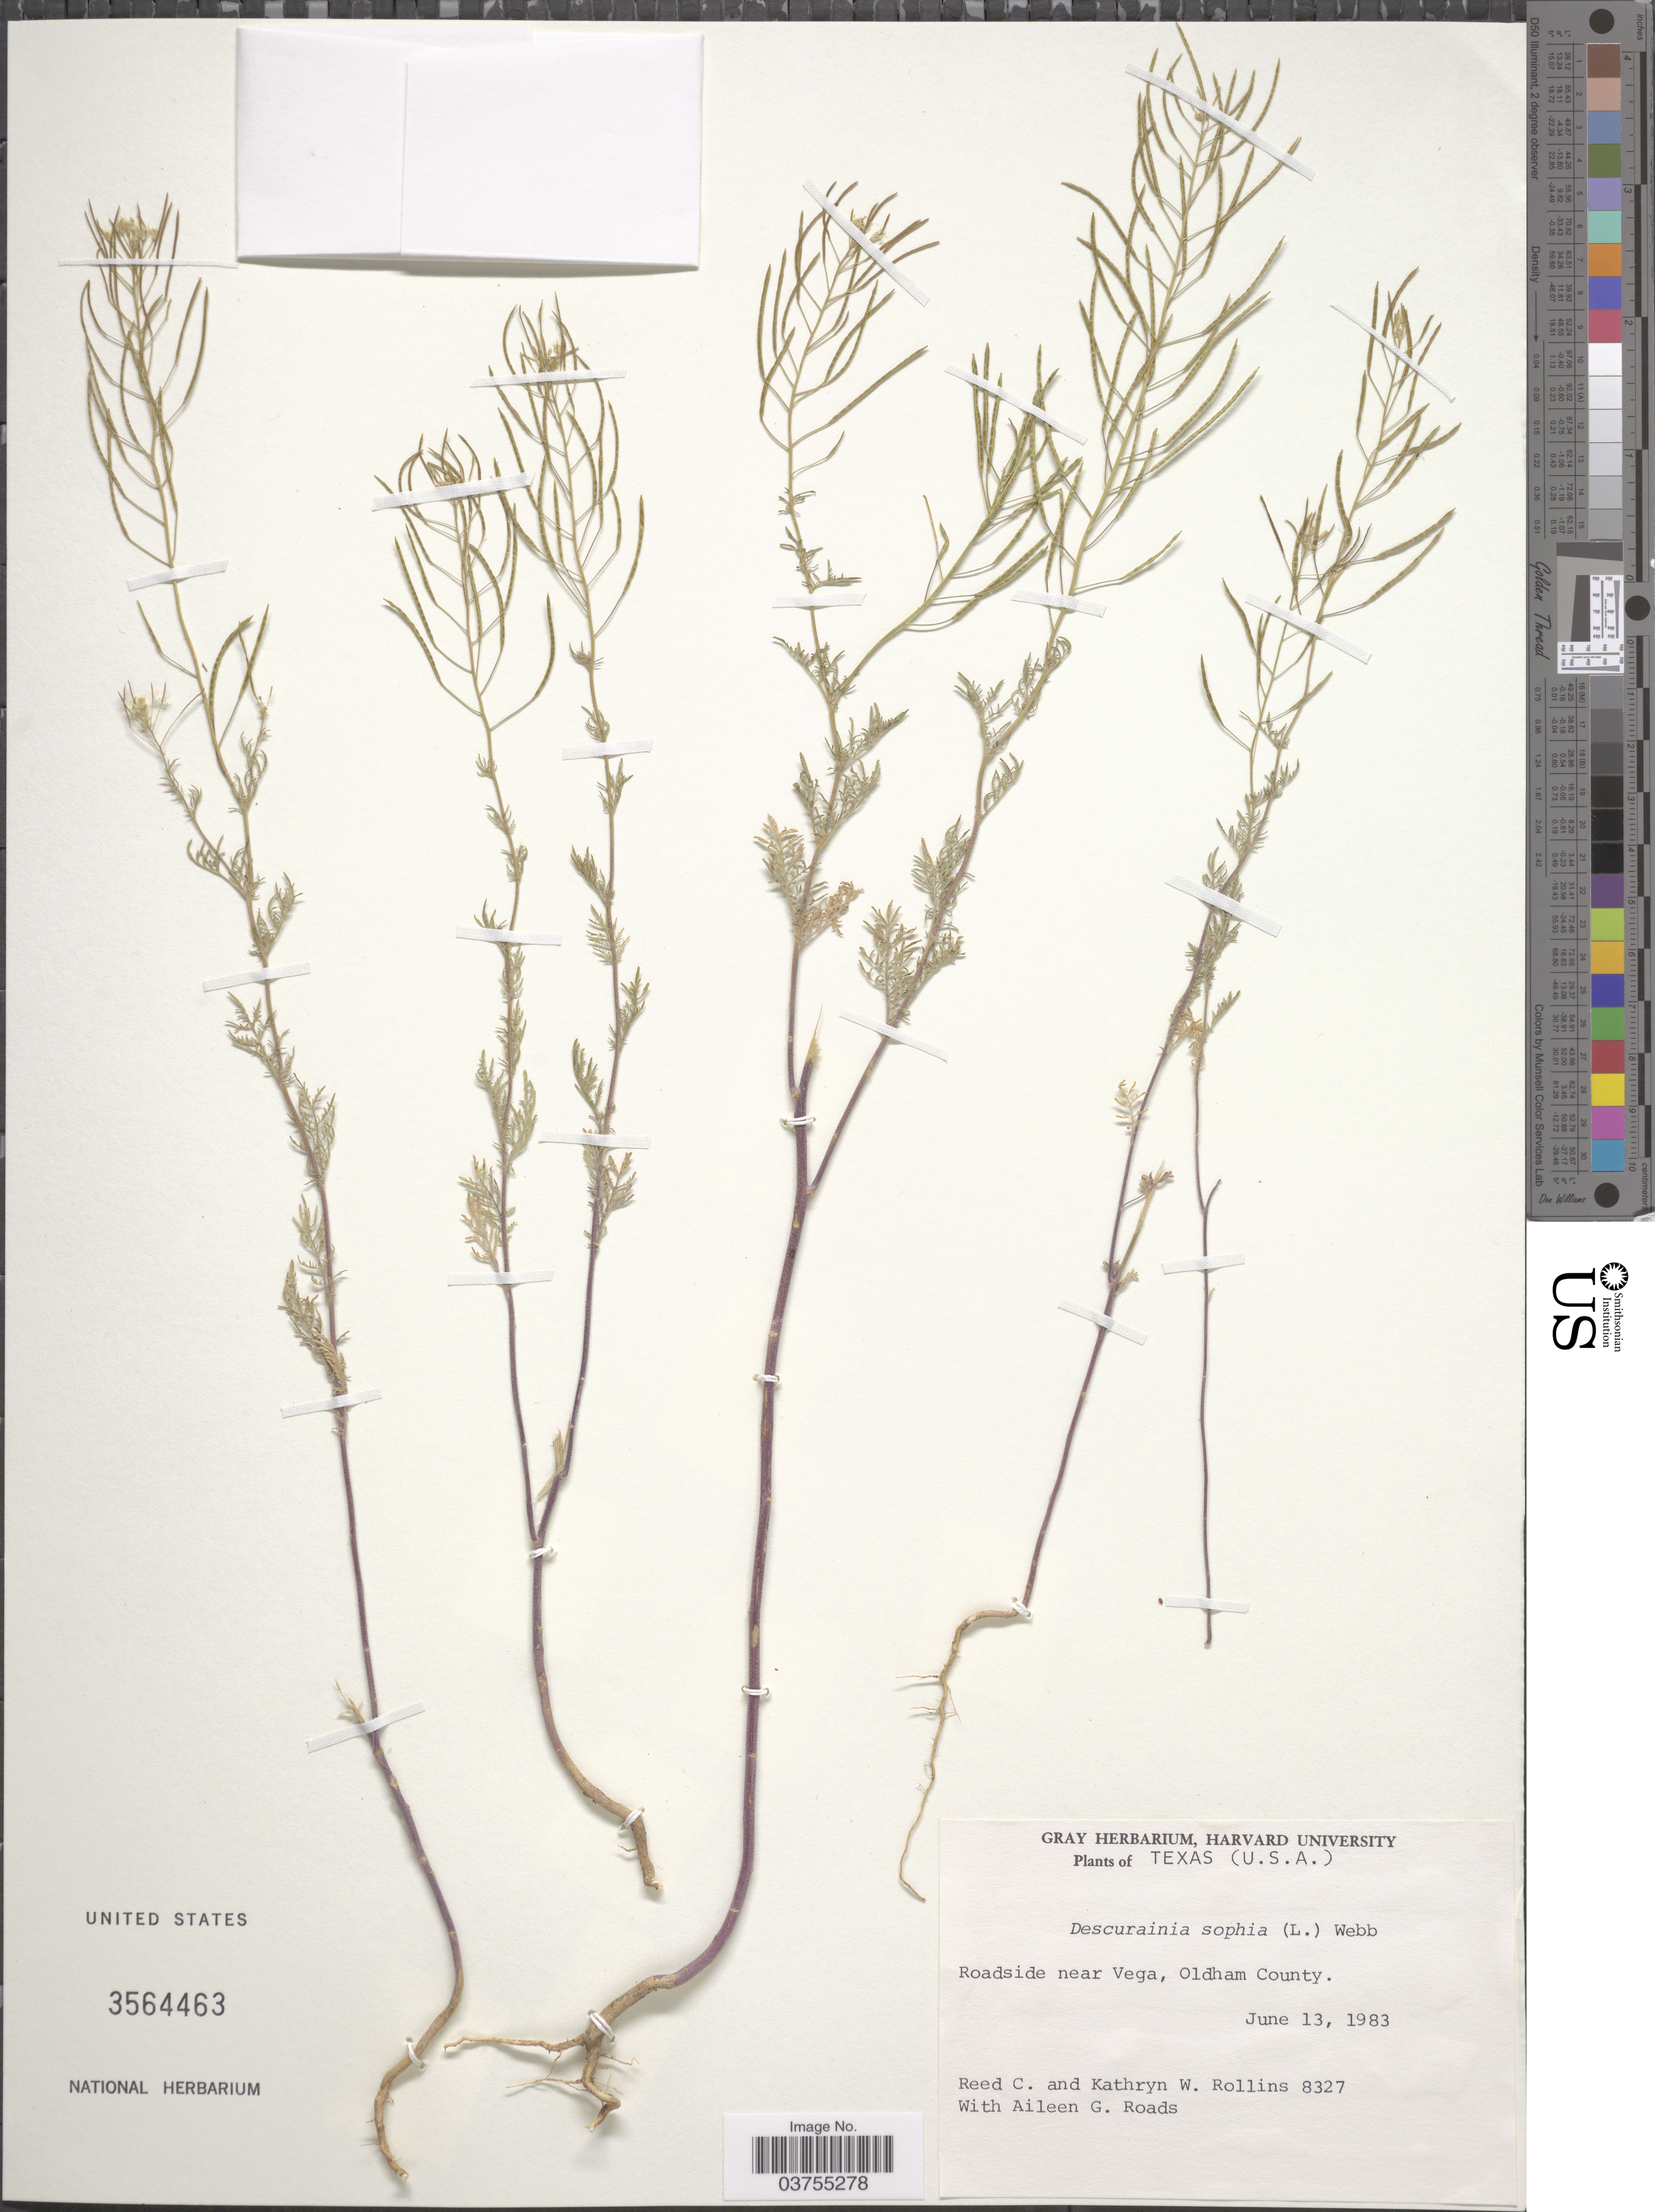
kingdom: Plantae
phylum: Tracheophyta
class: Magnoliopsida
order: Brassicales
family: Brassicaceae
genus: Descurainia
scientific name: Descurainia sophia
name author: (L.) Webb ex Prantl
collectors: R. C. Rollins, K. W. Rollins & A. Roads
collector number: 8327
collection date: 1983-06-13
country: United States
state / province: Texas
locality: Roadside near Vega, Oldham County.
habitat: roadside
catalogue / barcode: US 3564463